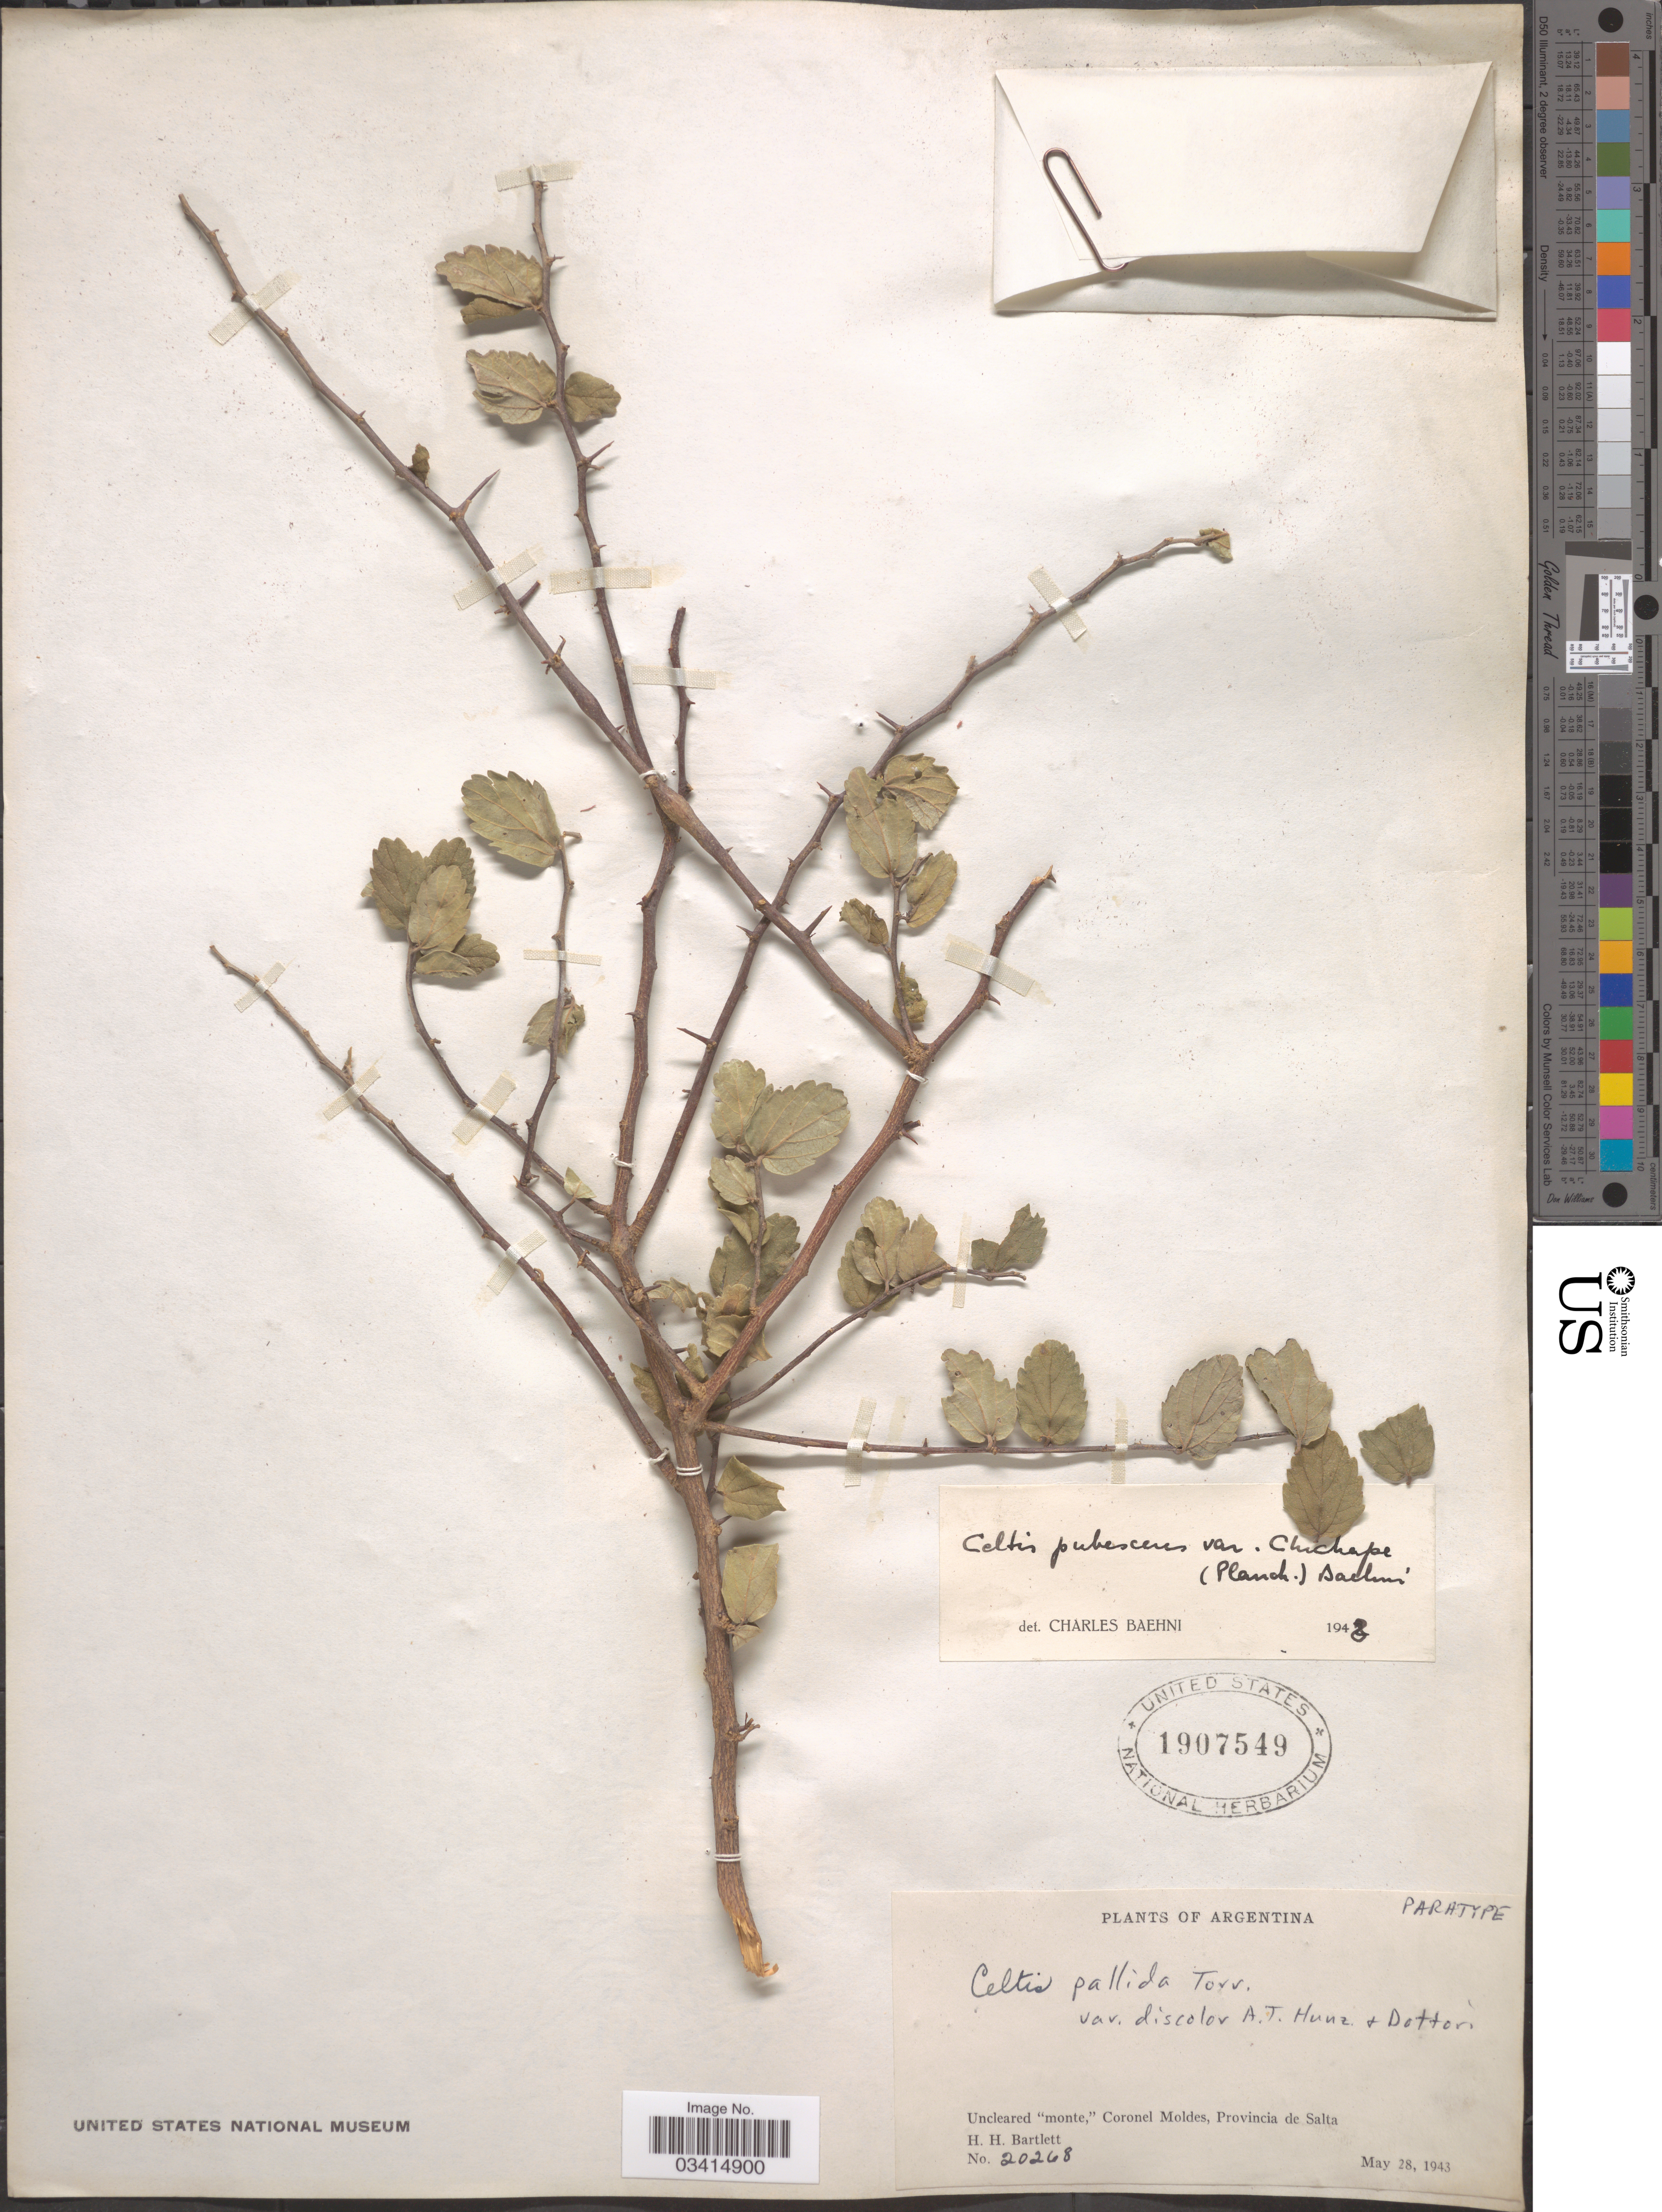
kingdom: Plantae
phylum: Tracheophyta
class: Magnoliopsida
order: Rosales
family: Cannabaceae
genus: Celtis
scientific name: Celtis pallida var. discolor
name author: Hunz. & Dottori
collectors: H. H. Bartlett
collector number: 20268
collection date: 1943-05-28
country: Argentina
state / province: Salta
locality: Uncleared "monte," Coronel Moldes.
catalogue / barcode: US 1907549